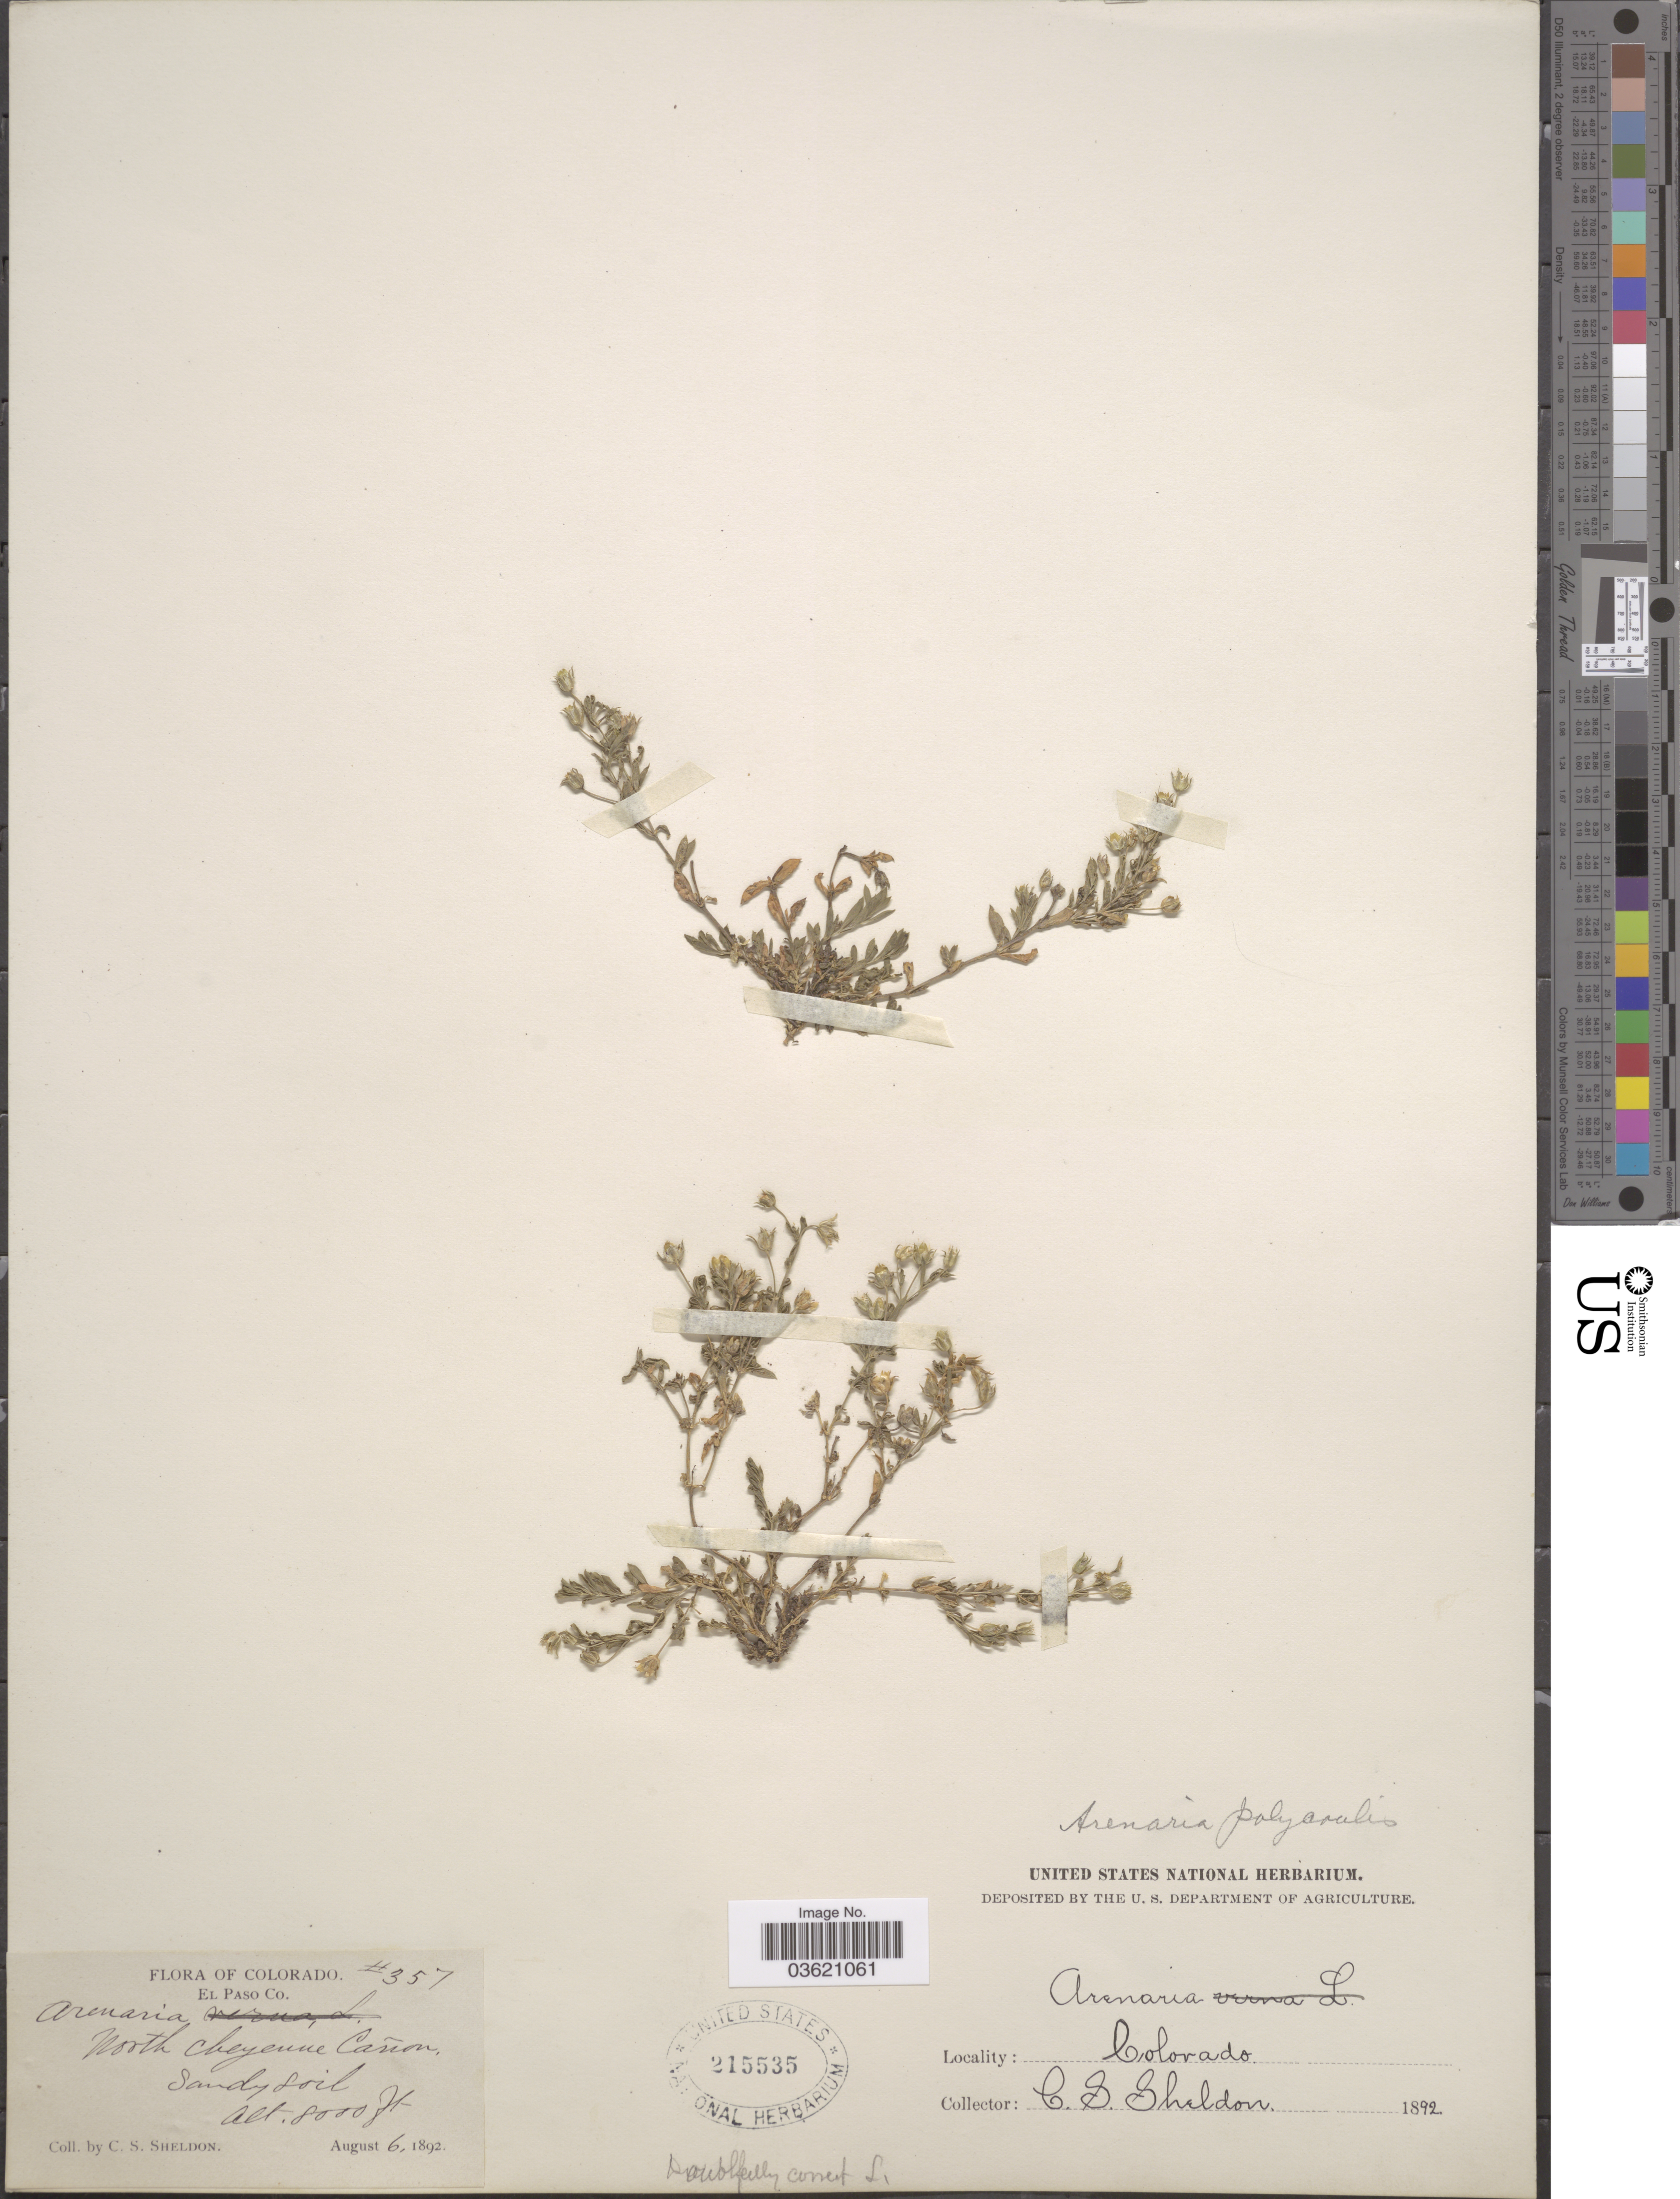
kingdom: Plantae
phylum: Tracheophyta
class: Magnoliopsida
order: Caryophyllales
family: Caryophyllaceae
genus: Arenaria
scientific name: Arenaria polycaulos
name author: Rydb.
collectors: C. S. Sheldon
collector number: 357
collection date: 1892-08-06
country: United States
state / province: Colorado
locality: North Cheyenne Cañon. El Paso Co.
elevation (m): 2438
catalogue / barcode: US 215535